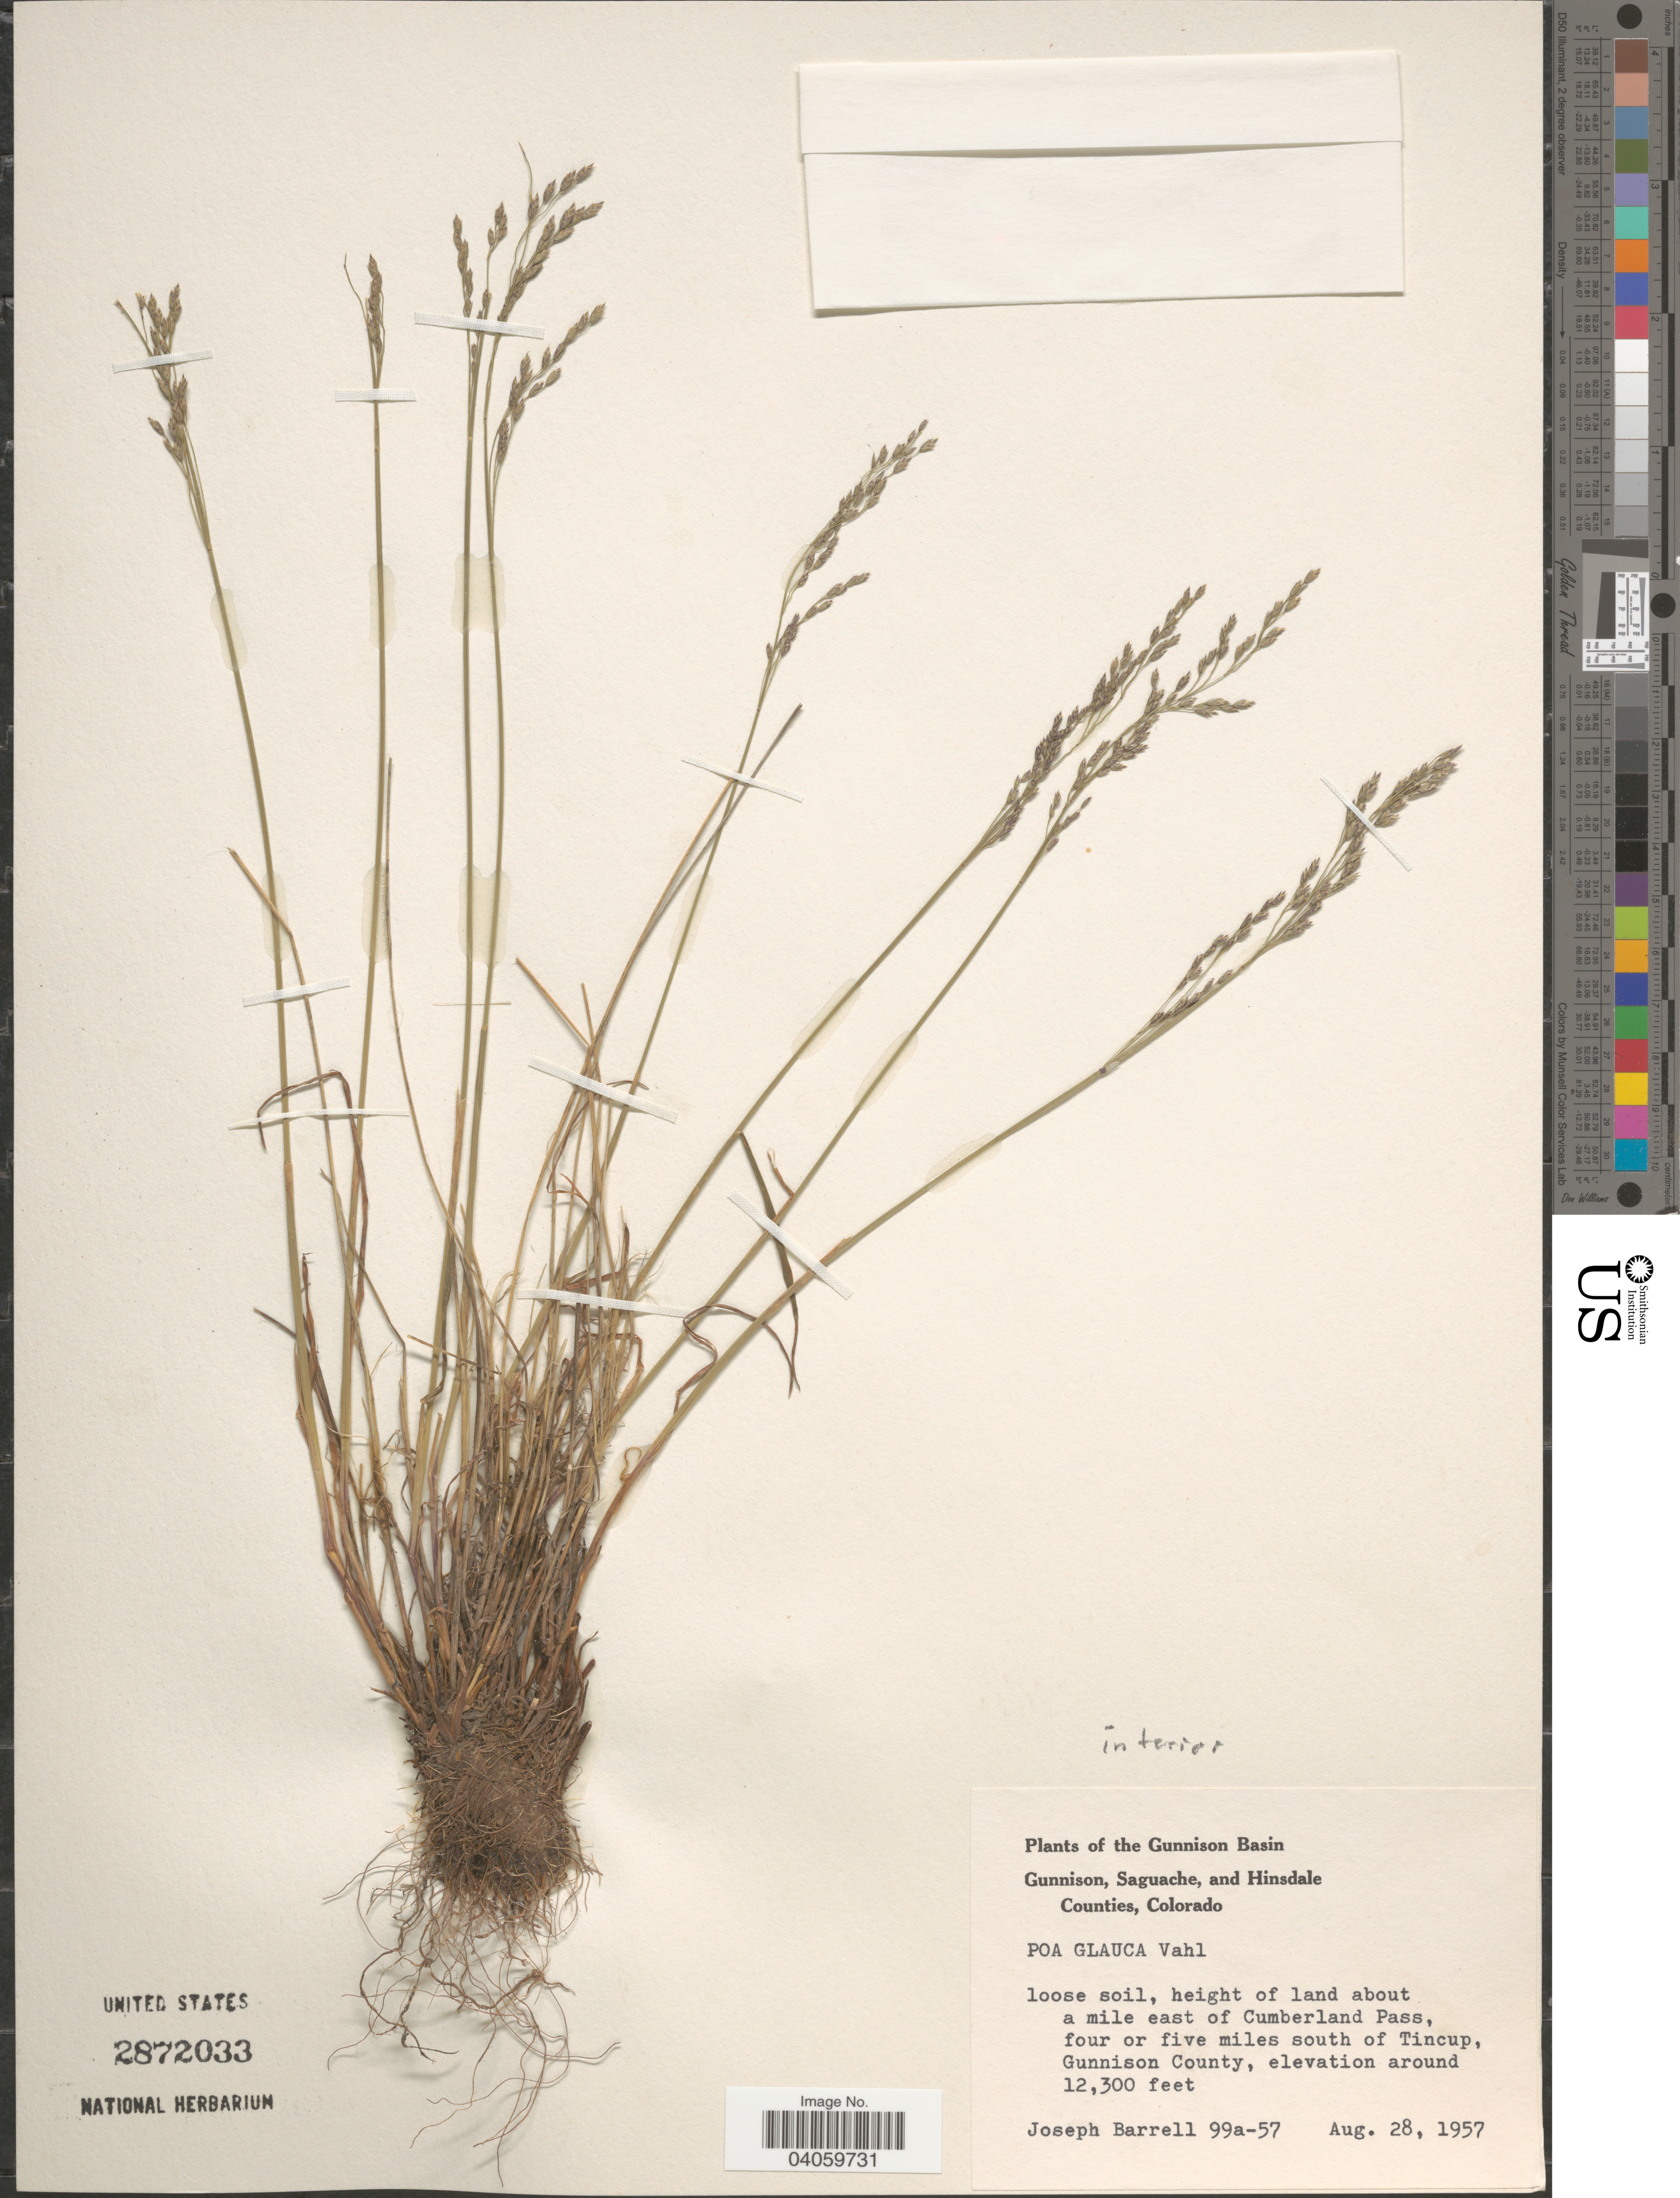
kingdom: Plantae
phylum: Tracheophyta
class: Liliopsida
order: Poales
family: Poaceae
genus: Poa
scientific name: Poa interior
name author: Rydb.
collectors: J. Barrell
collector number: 99a-57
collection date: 1957-08-28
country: United States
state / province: Colorado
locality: Gunnison Basin. Loose soil, height of land about a mile east of Cumberland Pass, four or five miles south of Tincup, Gunnison County.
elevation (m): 3749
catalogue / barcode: US 2872033